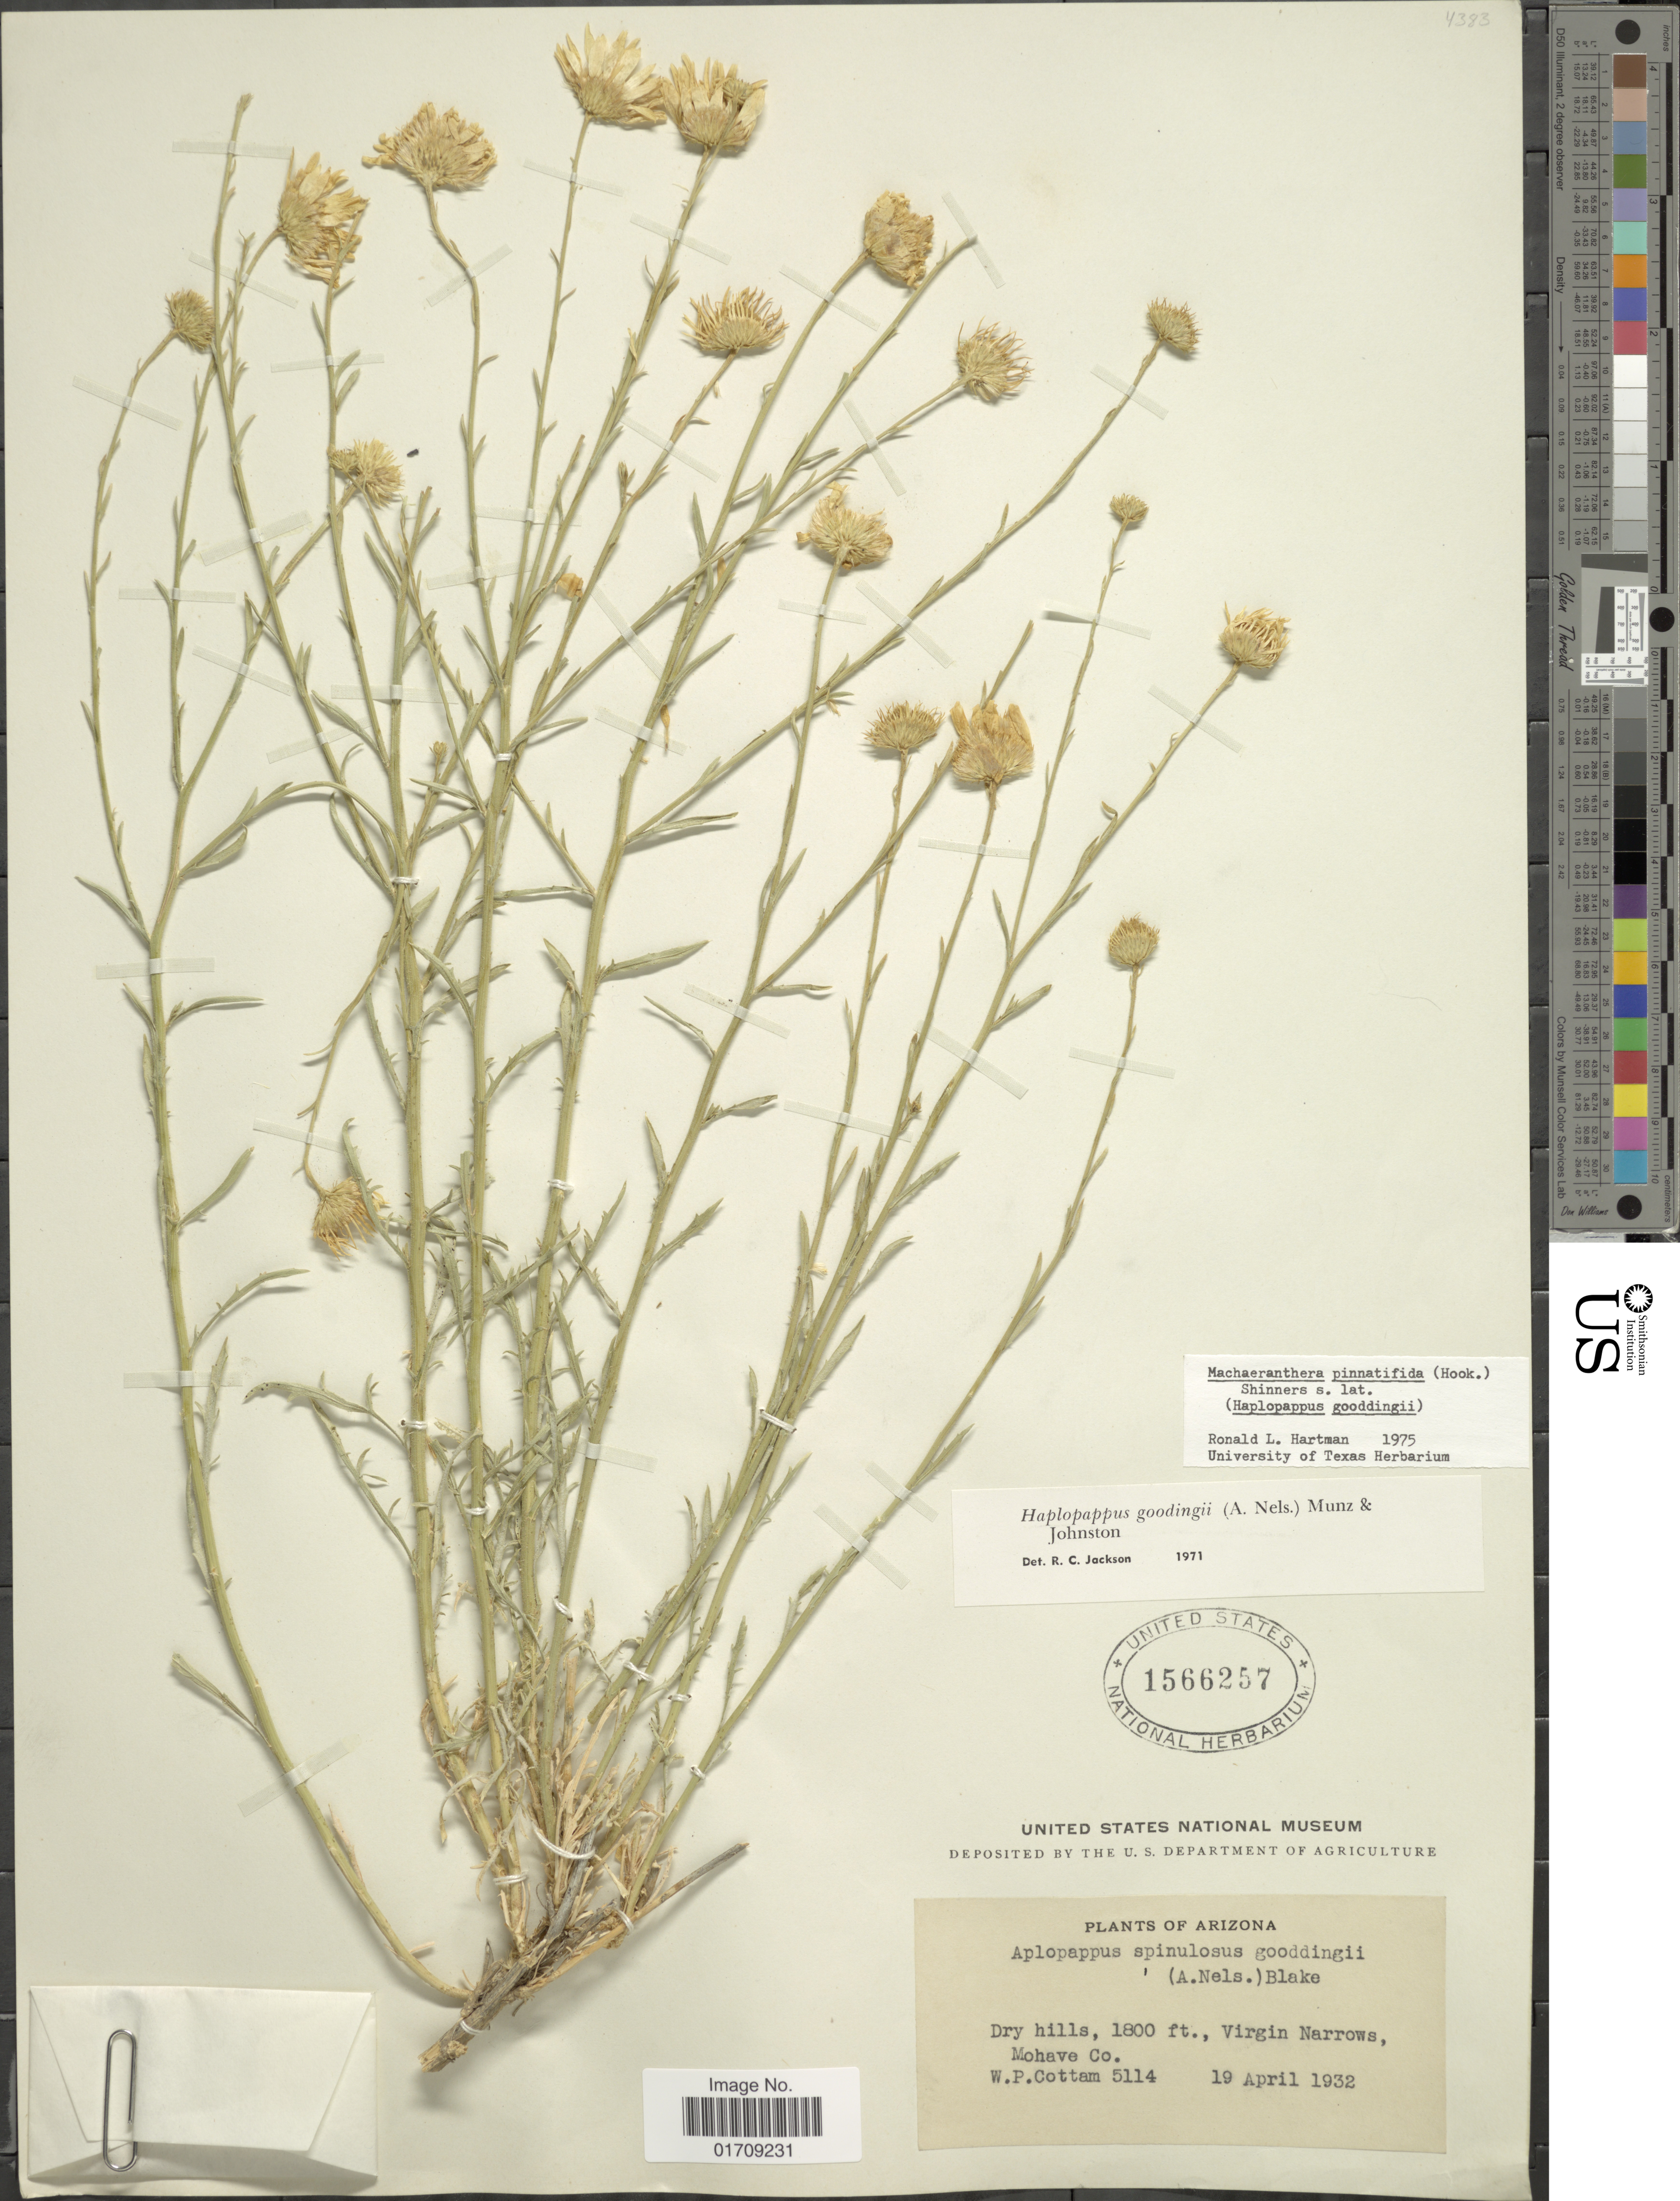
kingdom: Plantae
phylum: Tracheophyta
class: Magnoliopsida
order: Asterales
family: Asteraceae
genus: Machaeranthera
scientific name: Machaeranthera pinnatifida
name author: (Hook.) Shinners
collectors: W. Cottam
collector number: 5114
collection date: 1932-04-19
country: United States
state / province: Arizona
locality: Virgin Narrows, Mohave Co.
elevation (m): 549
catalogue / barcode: US 1566257